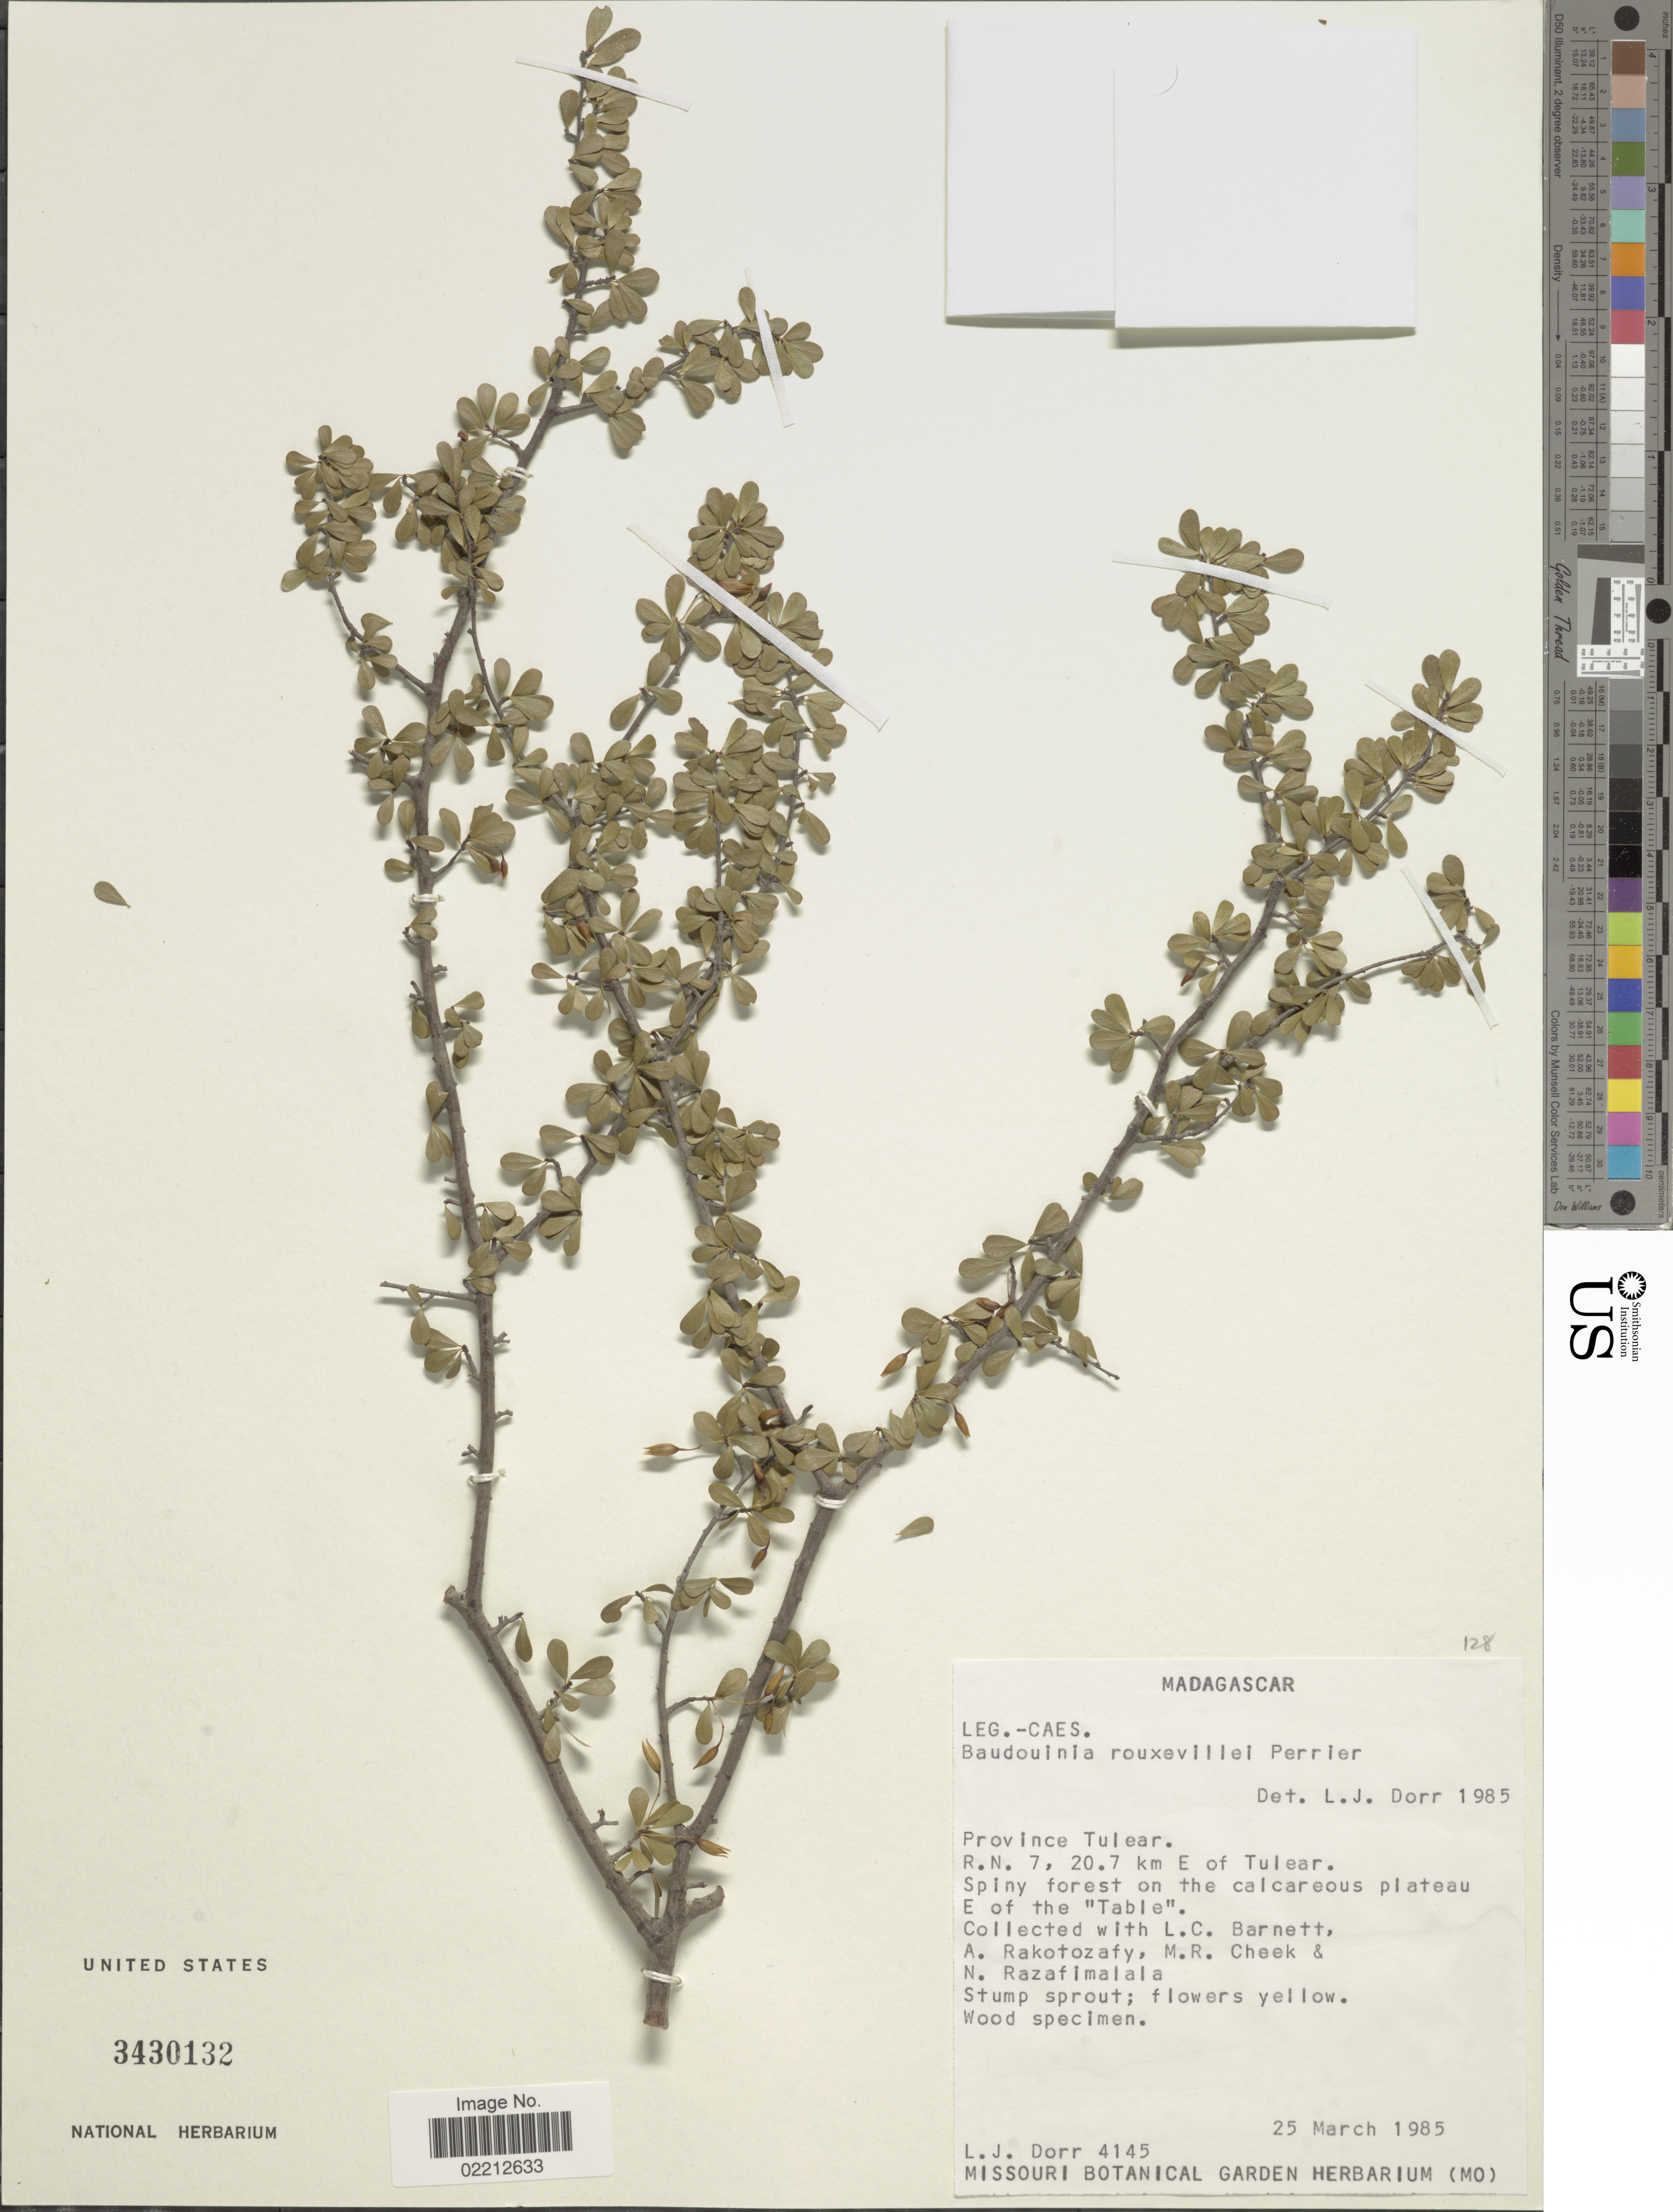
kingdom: Plantae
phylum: Tracheophyta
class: Magnoliopsida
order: Fabales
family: Fabaceae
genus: Baudouinia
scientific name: Baudouinia rouxevillei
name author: H. Perrier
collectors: L. J. Dorr, L. C. Barnett, A. Rakotozafy & N. Razafimalala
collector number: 4145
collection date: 1985-03-25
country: Madagascar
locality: Province Tulear. R.N.7, 20.7 km E of Tulear. Spiny forest on the calcareous plateau E of the "Table"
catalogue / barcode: US 3430132